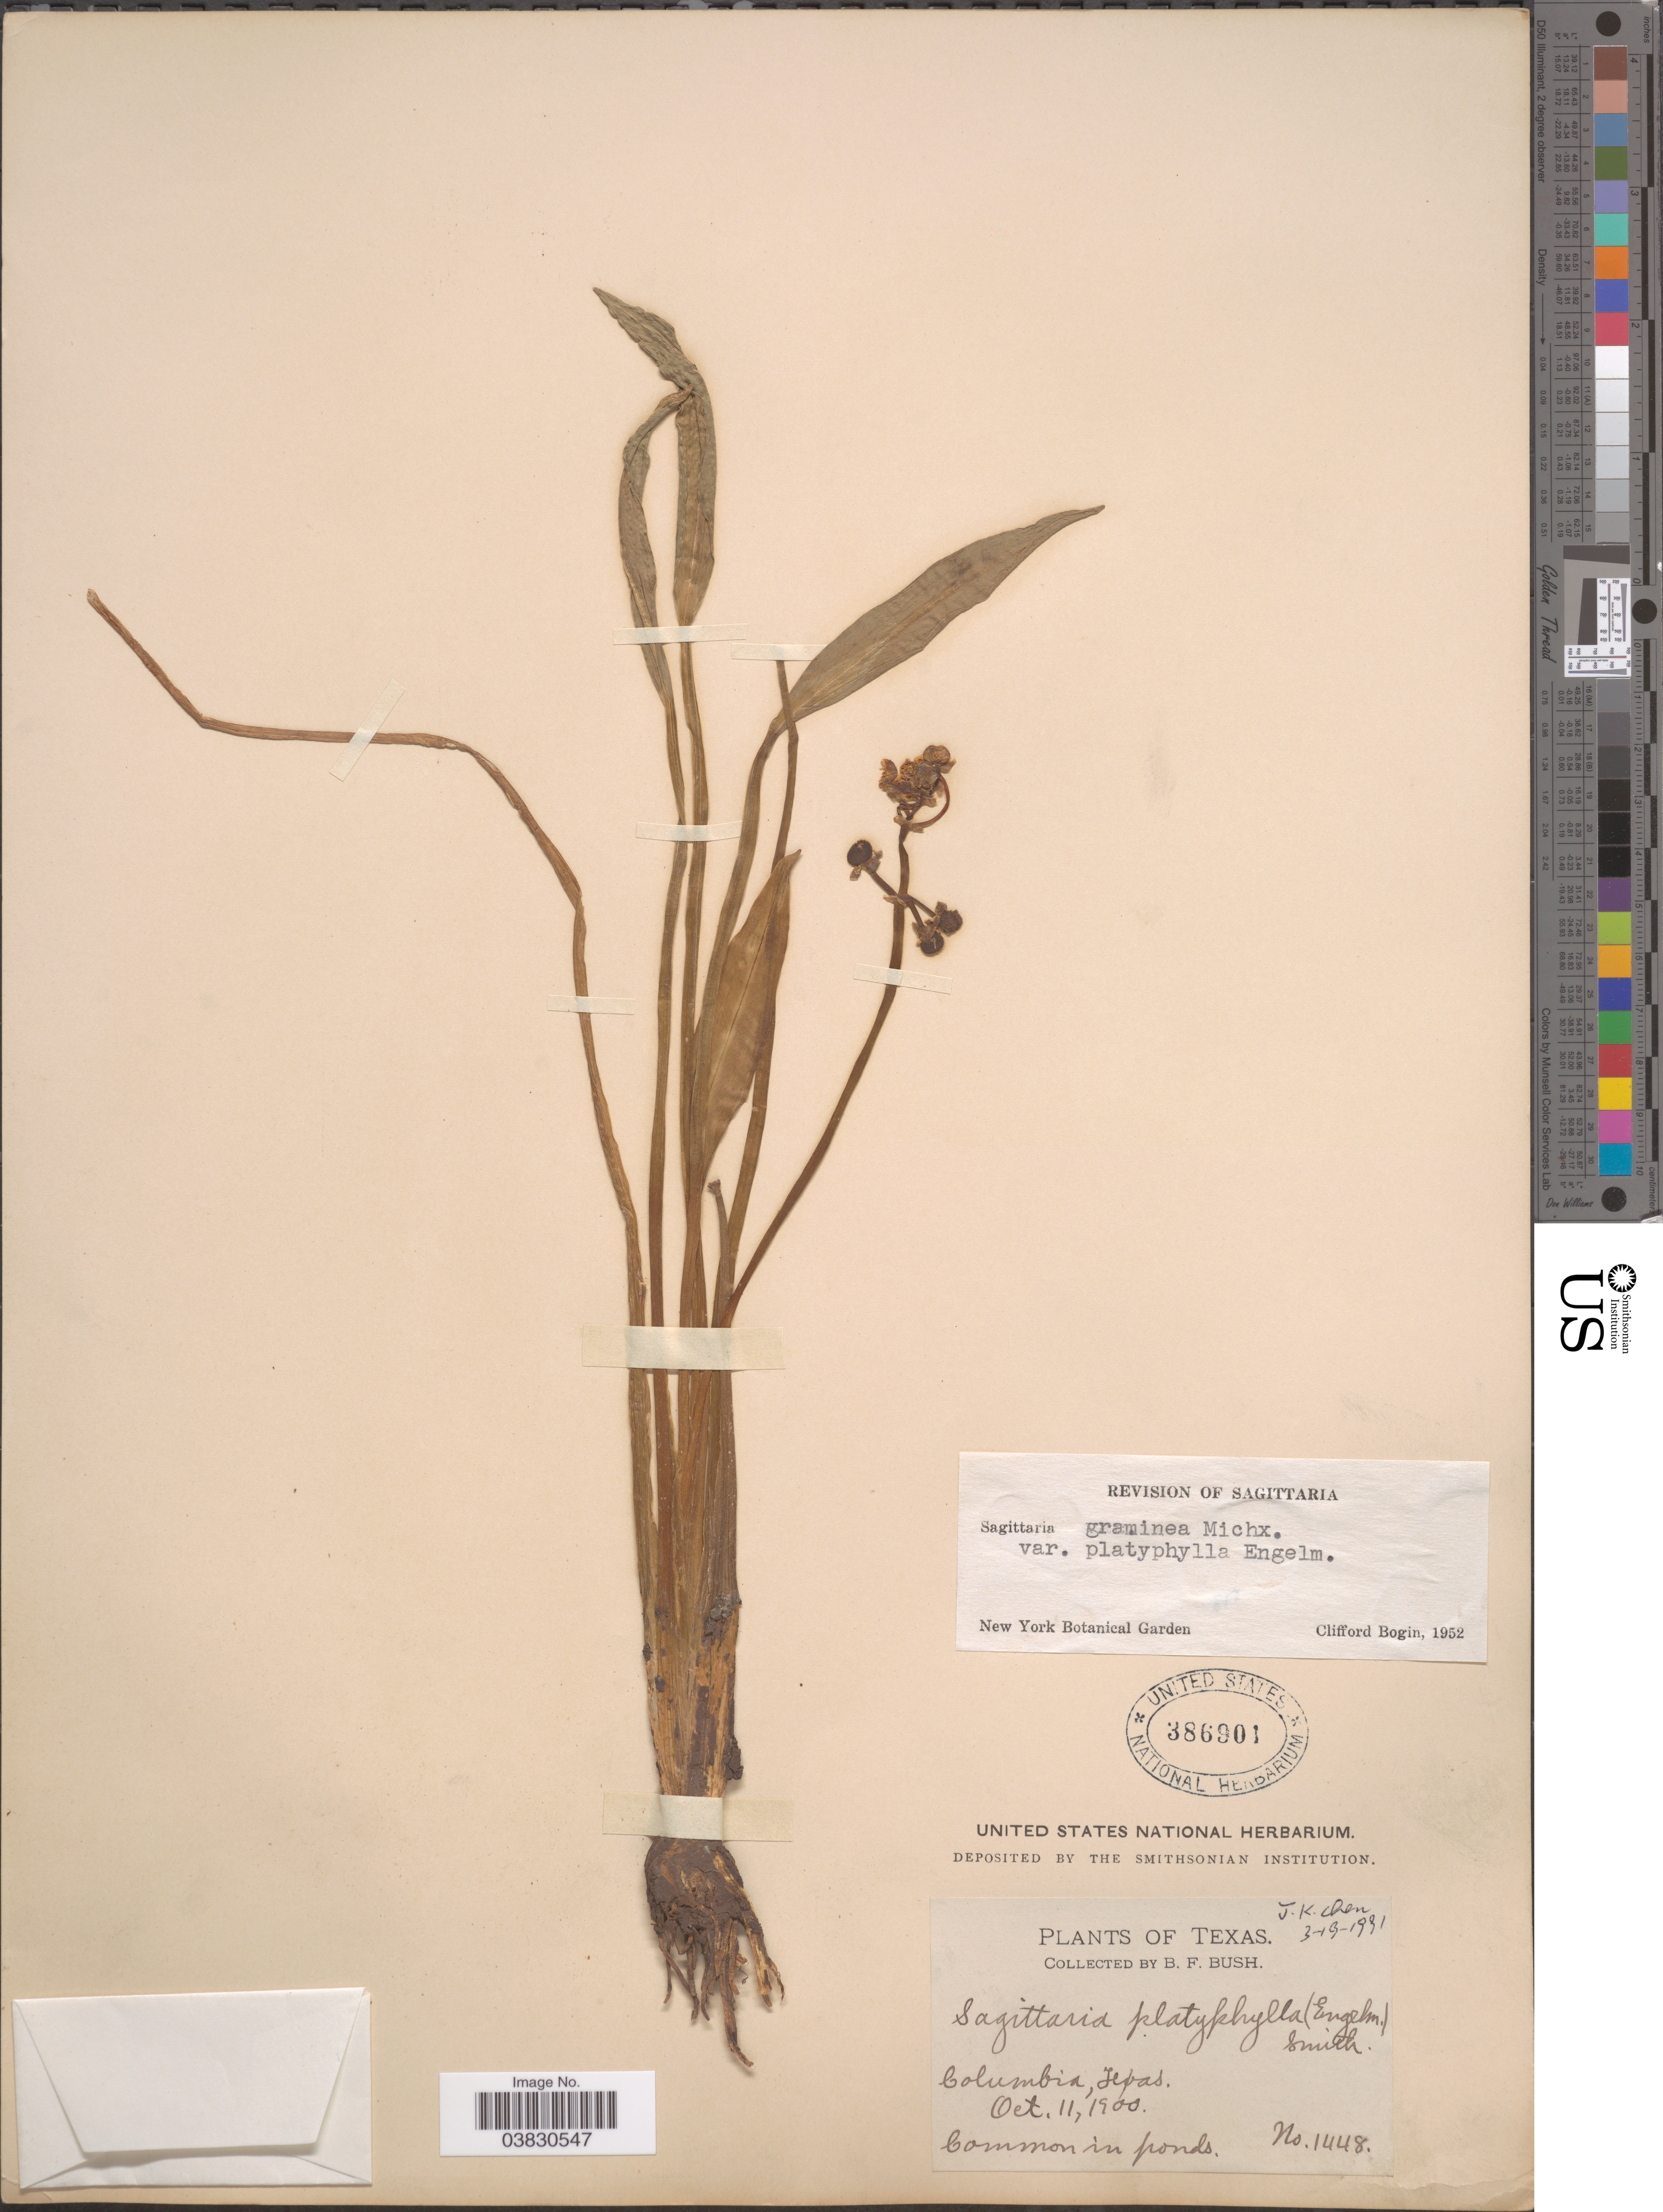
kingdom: Plantae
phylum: Tracheophyta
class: Liliopsida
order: Alismatales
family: Alismataceae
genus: Sagittaria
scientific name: Sagittaria platyphylla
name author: (Englem.) J.G. Sm.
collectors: B. F. Bush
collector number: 1448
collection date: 1900-10-11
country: United States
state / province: Texas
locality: Columbia.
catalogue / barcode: US 386901